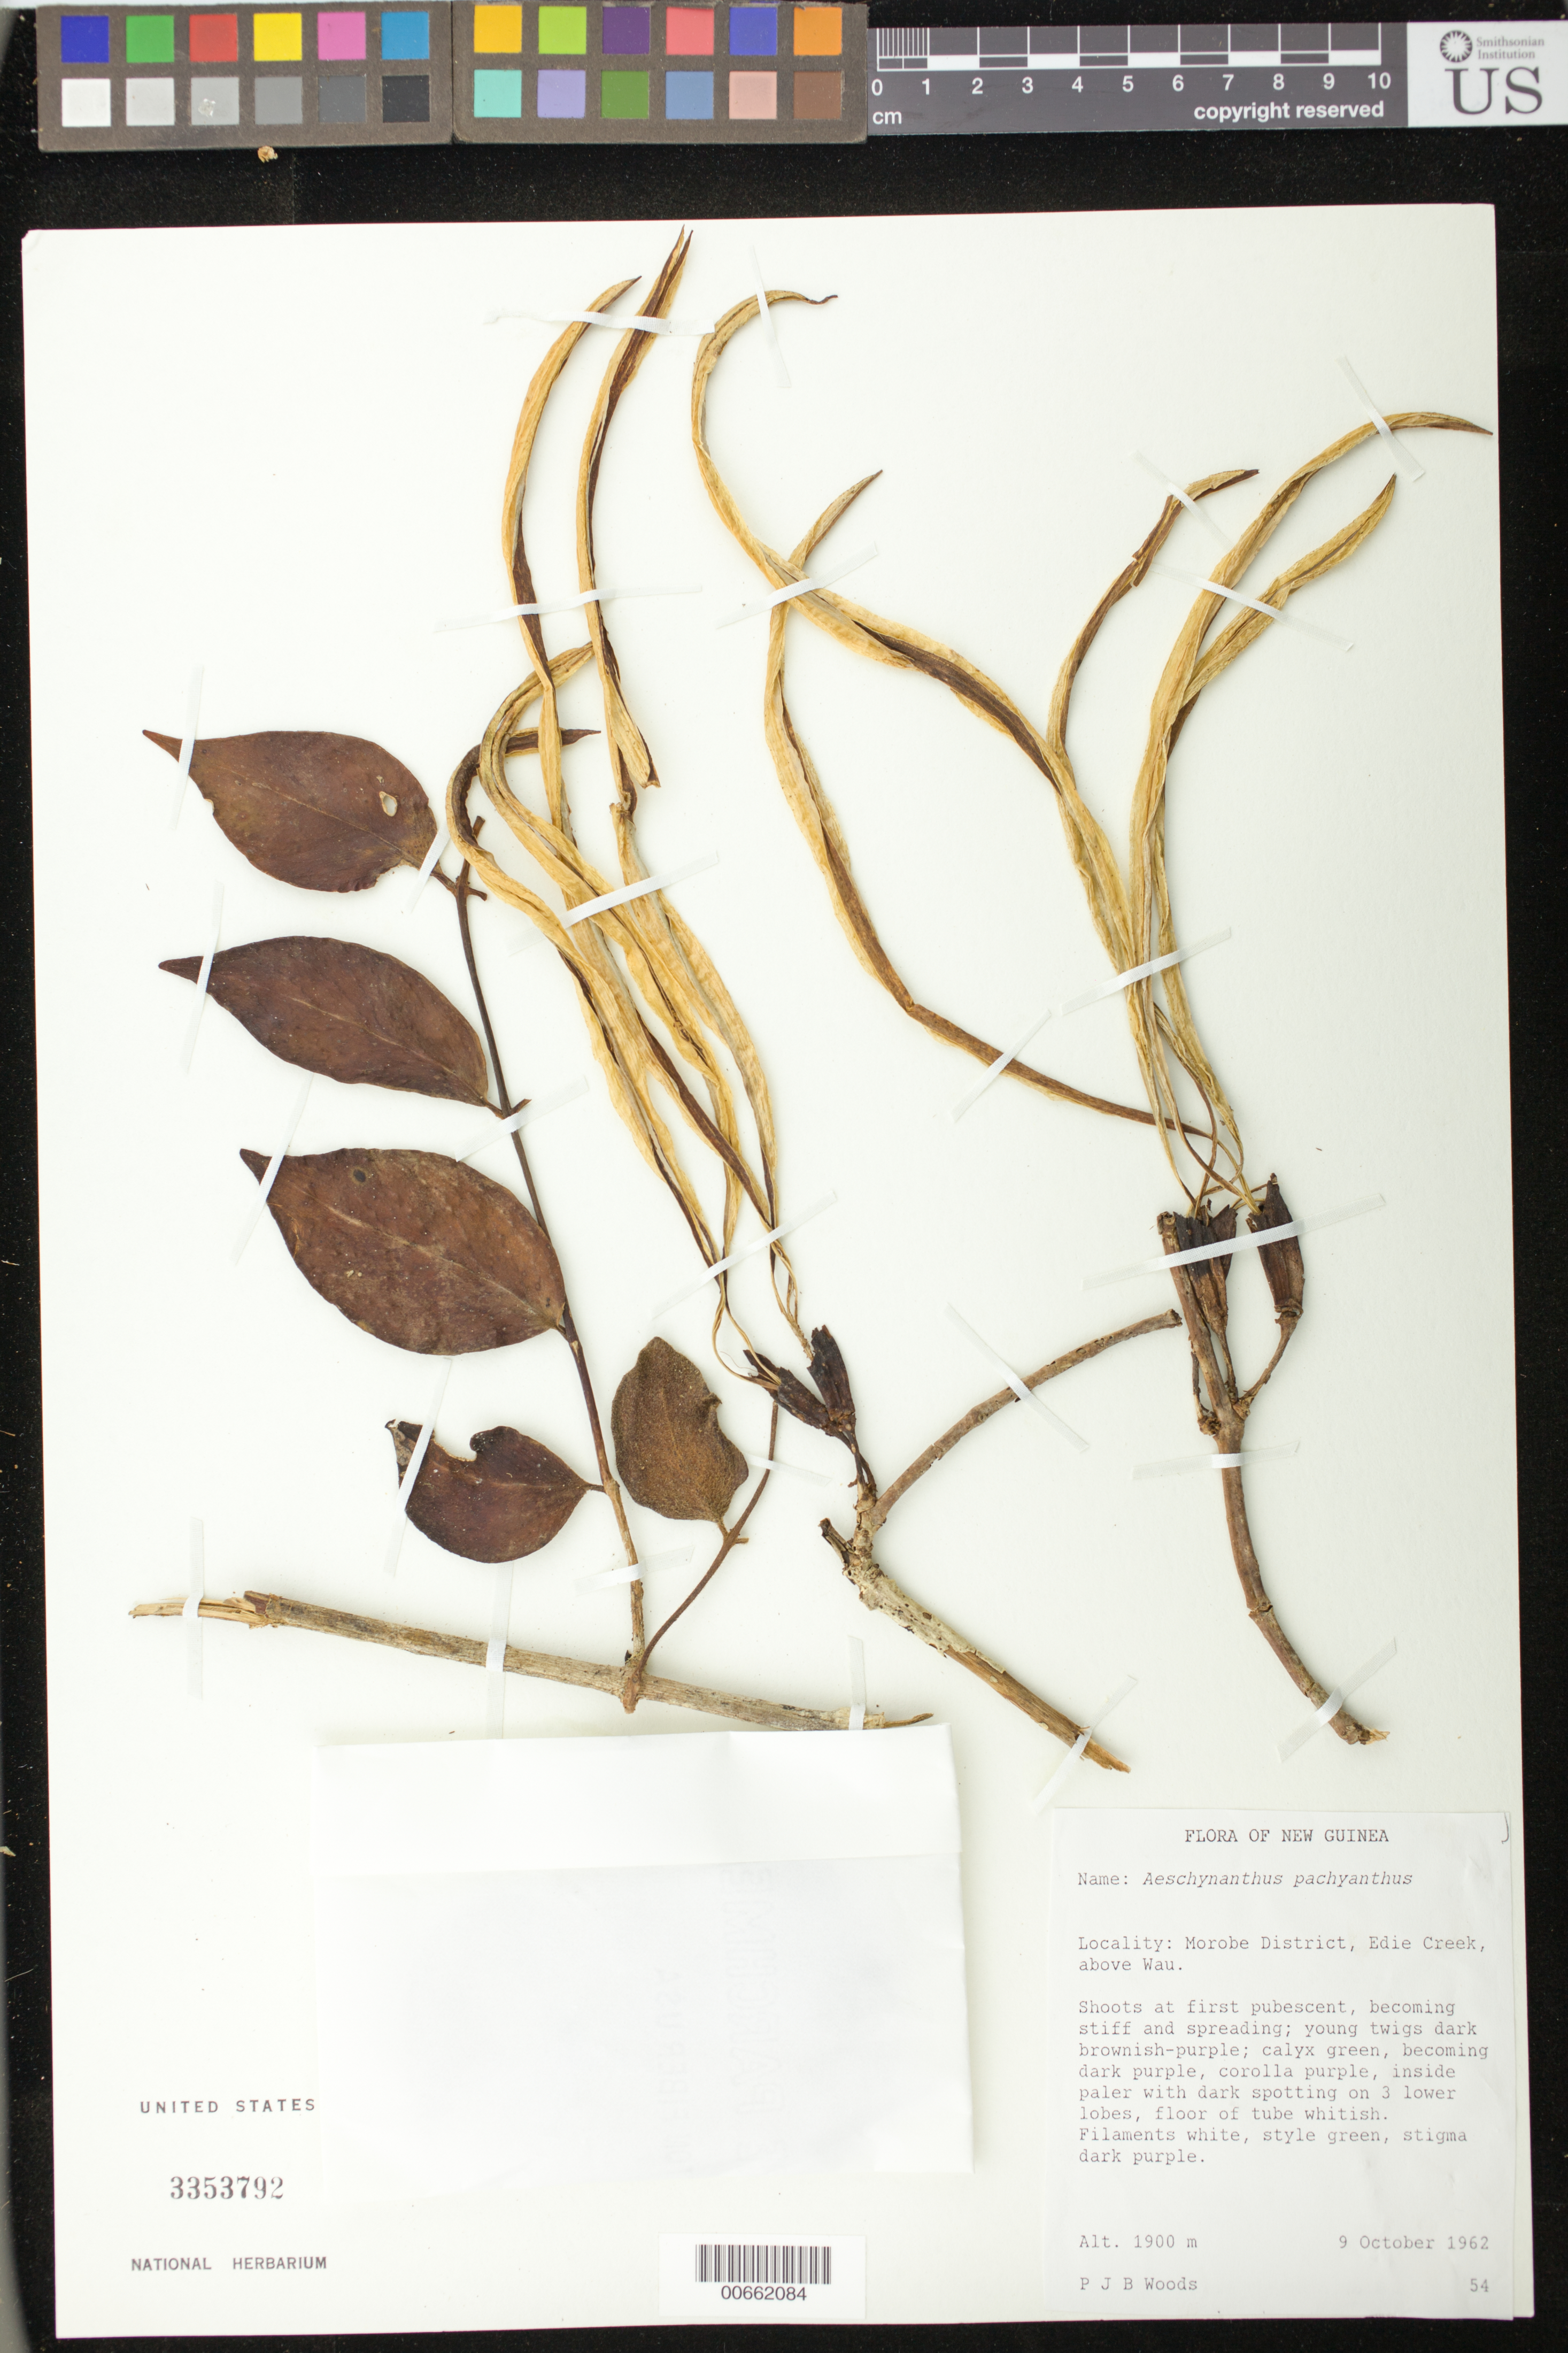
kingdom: Plantae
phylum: Tracheophyta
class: Magnoliopsida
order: Lamiales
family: Gesneriaceae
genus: Aeschynanthus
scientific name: Aeschynanthus pachyanthus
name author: Schltr.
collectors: P. Woods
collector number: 54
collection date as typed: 09 Oct 1962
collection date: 1962-10-09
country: Papua New Guinea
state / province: Morobe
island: New Guinea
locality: Morobe District, Edie Creek, above Wau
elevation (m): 1900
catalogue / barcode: US 3353792